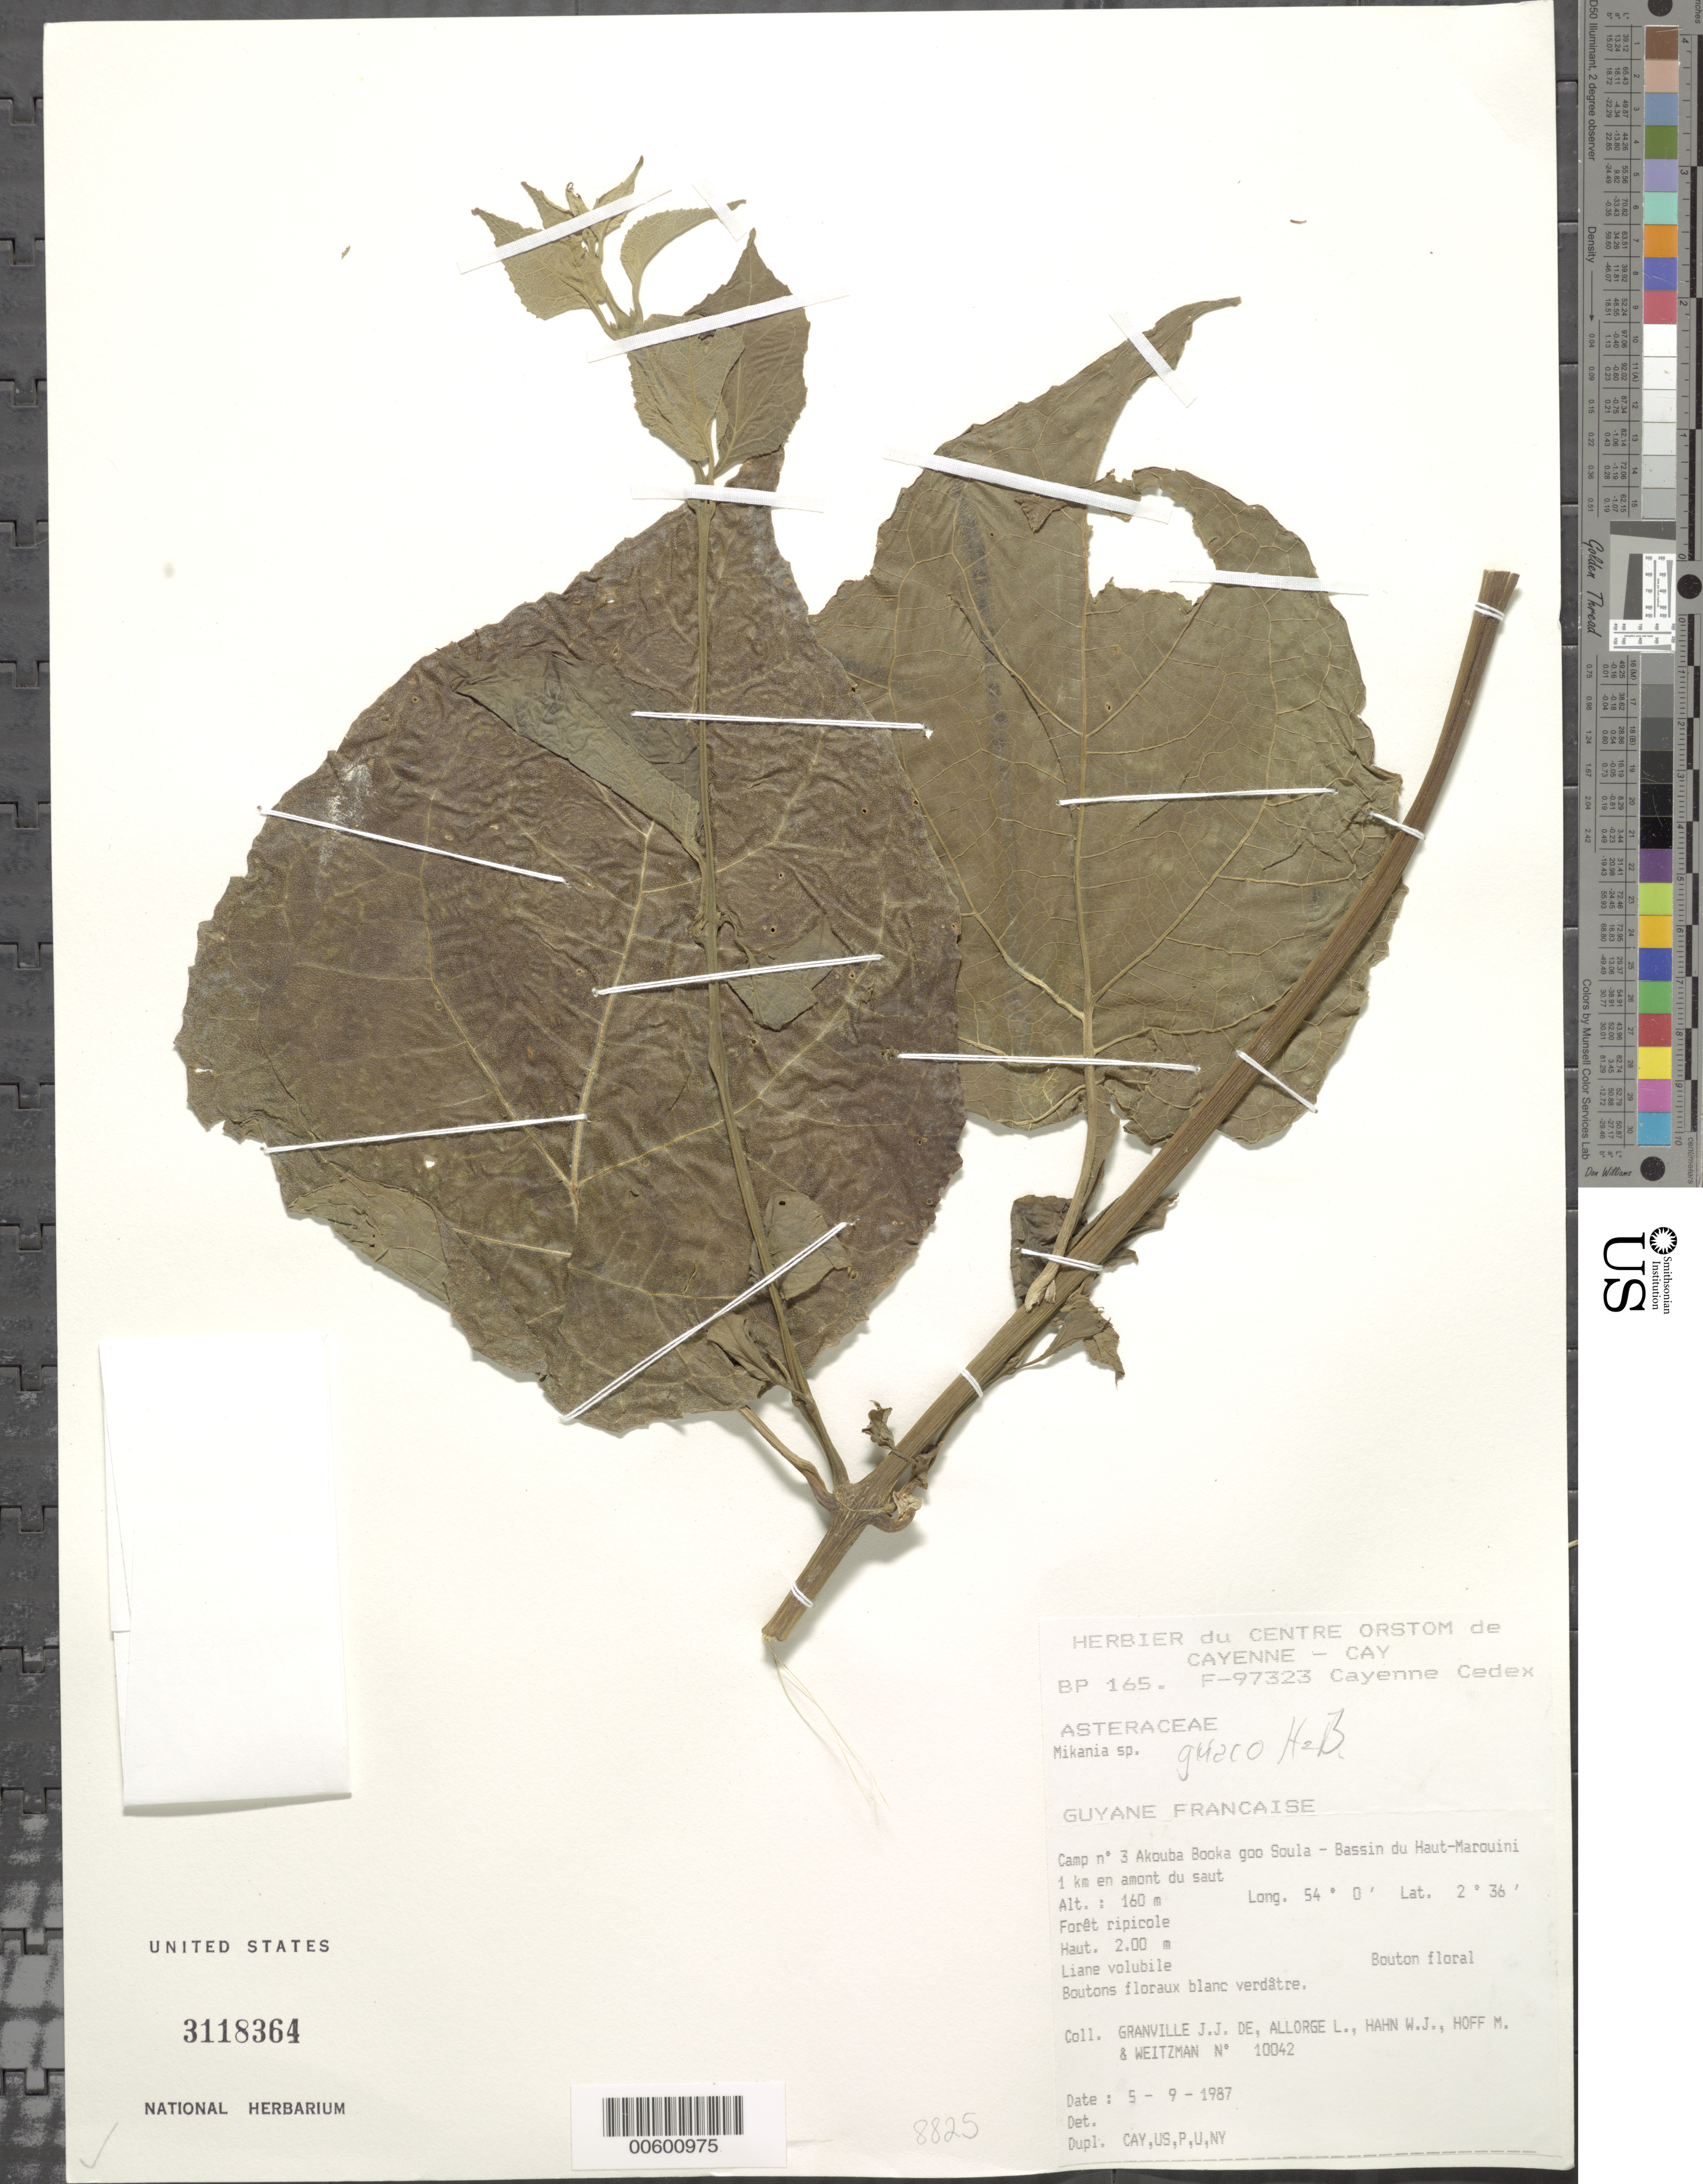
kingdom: Plantae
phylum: Tracheophyta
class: Magnoliopsida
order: Asterales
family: Asteraceae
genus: Mikania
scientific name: Mikania guaco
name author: Humb. & Bonpl.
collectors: J.-J. de Granville, L. Allorge, W. J. Hahn, M. Hoff & A. L. Weitzman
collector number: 10042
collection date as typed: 5-Sep-87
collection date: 1987-09-05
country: French Guiana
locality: Akouba Booka goo Soula, Camp #3, Bassin du Haut Marouini. 1 km en amont du saut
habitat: Riparian forest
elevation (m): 160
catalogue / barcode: US 3118364